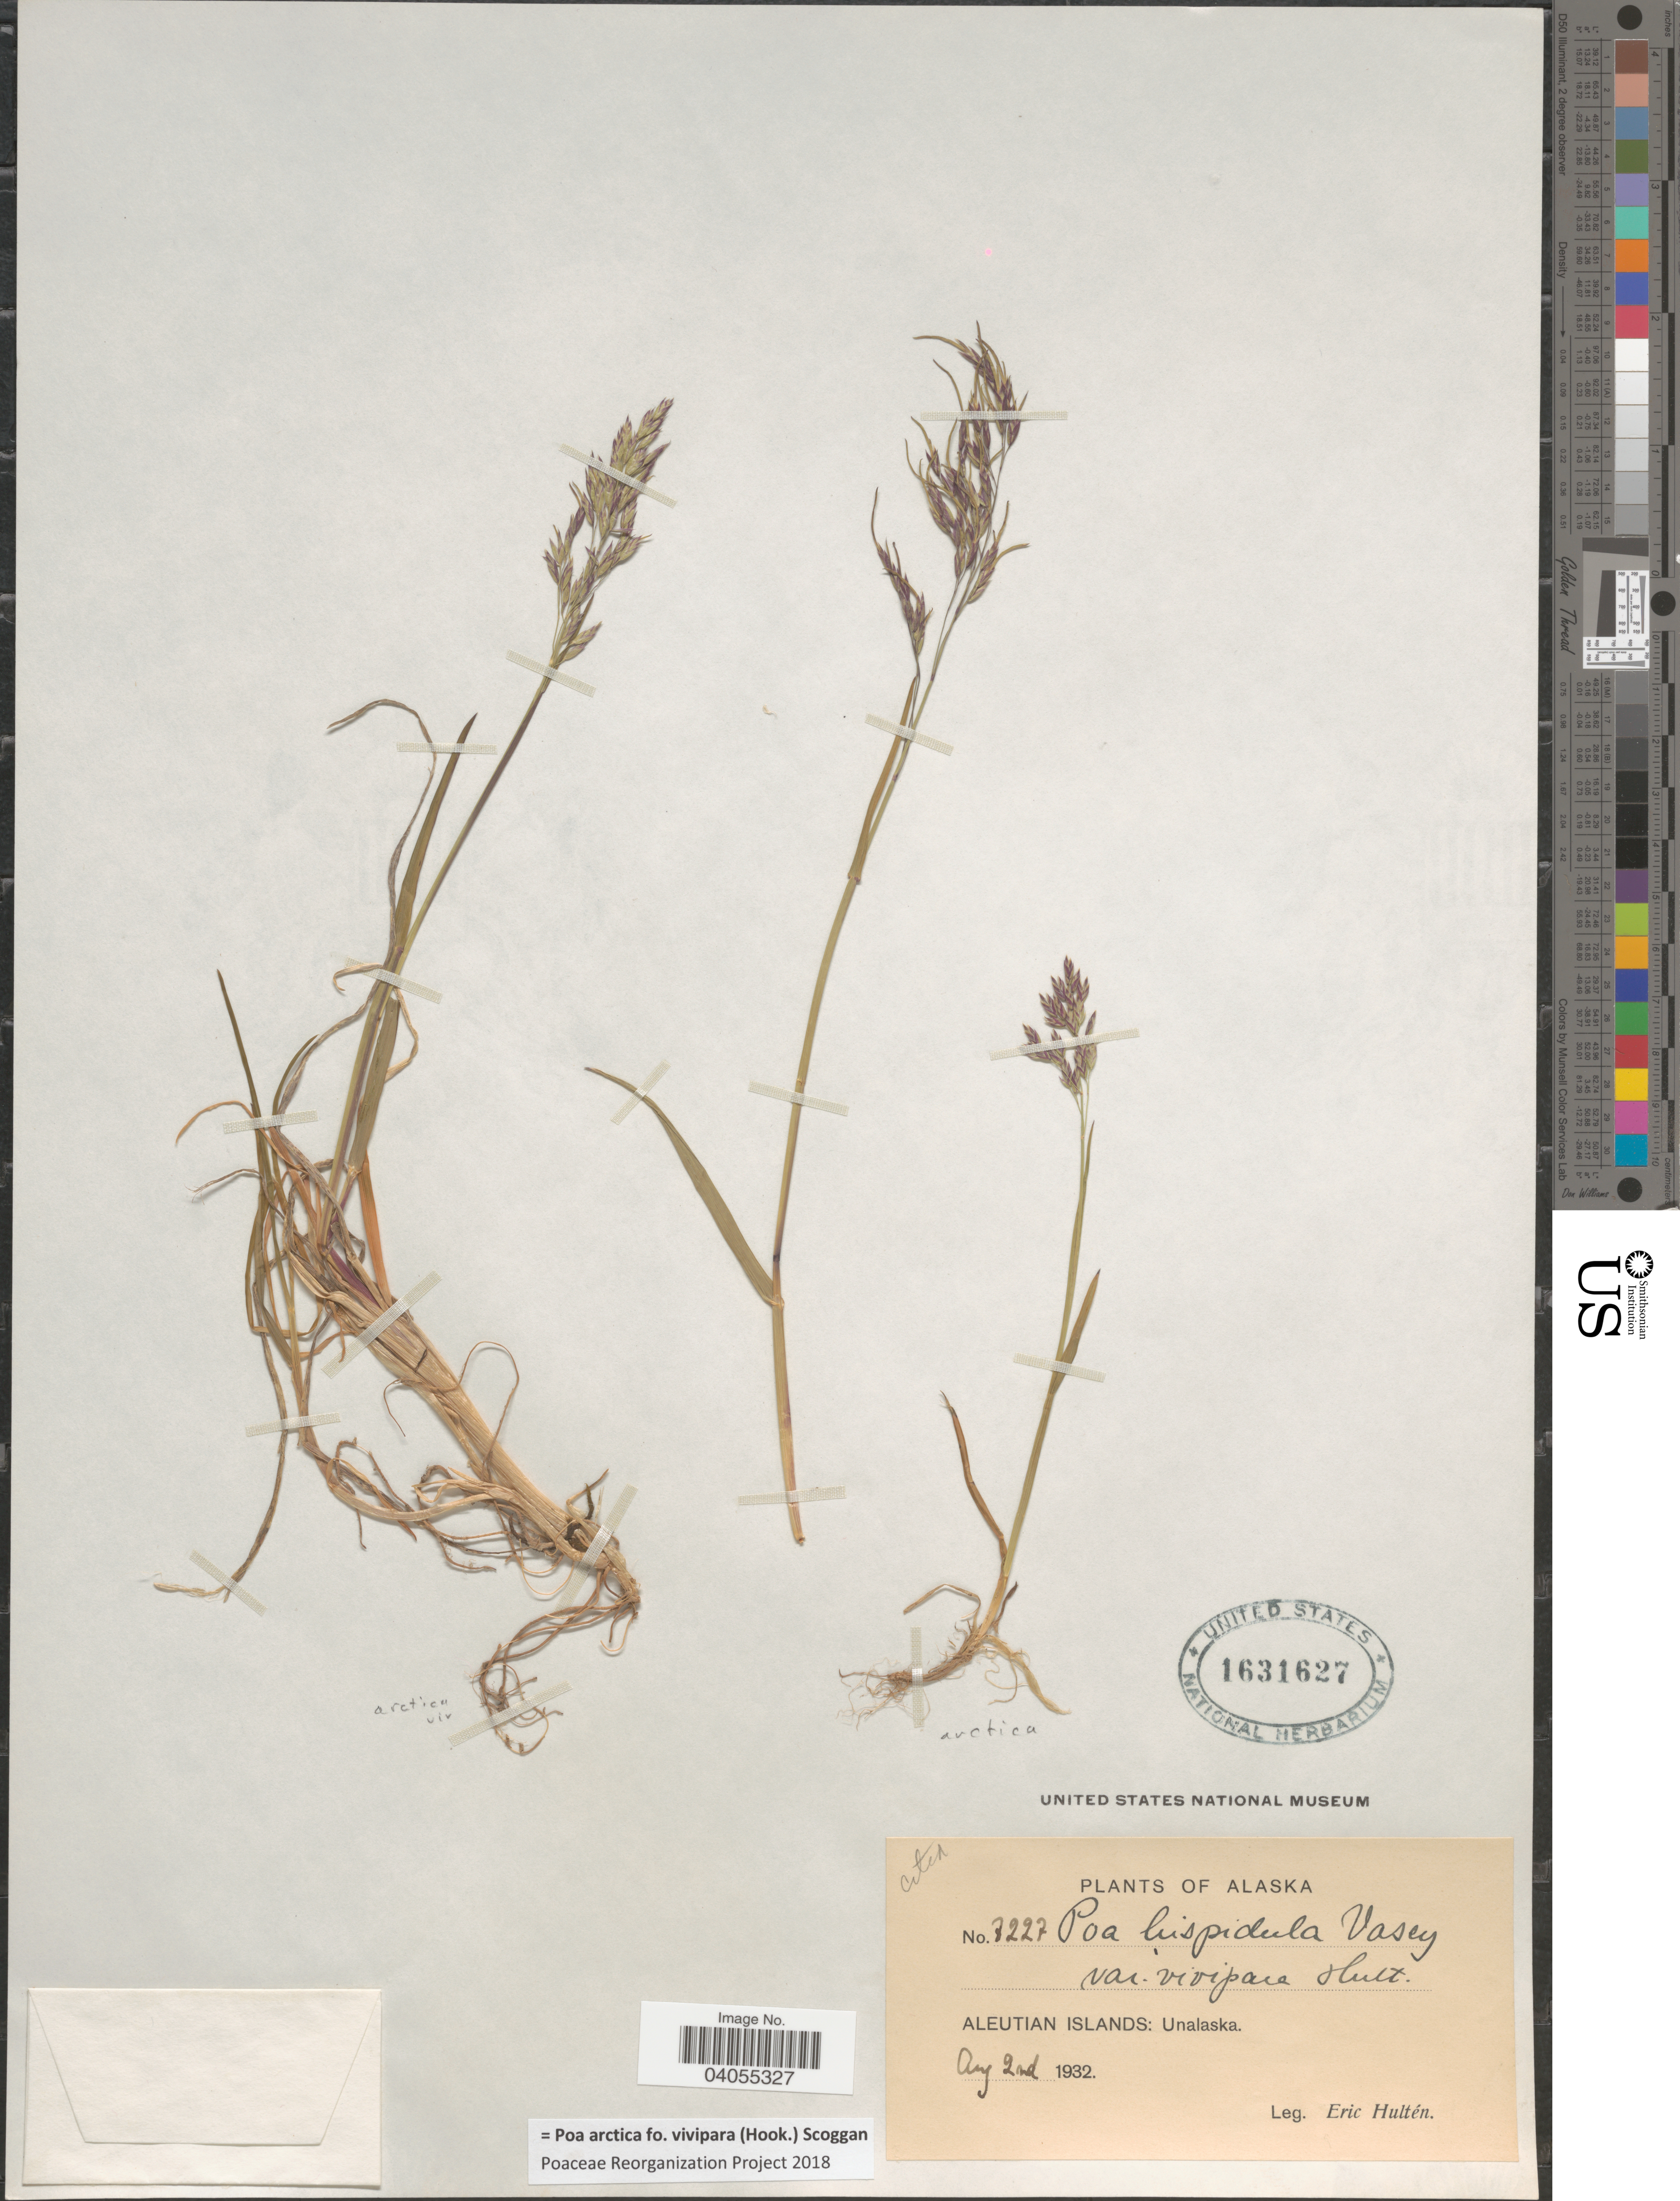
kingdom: Plantae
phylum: Tracheophyta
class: Liliopsida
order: Poales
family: Poaceae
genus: Poa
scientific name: Poa arctica f. vivipara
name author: (Hook.) Scoggan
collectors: E. G. Hultén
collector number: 8227*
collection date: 1932-08-02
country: United States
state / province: Alaska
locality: Aleutian Islands: Unalaska.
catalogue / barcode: US 1631627